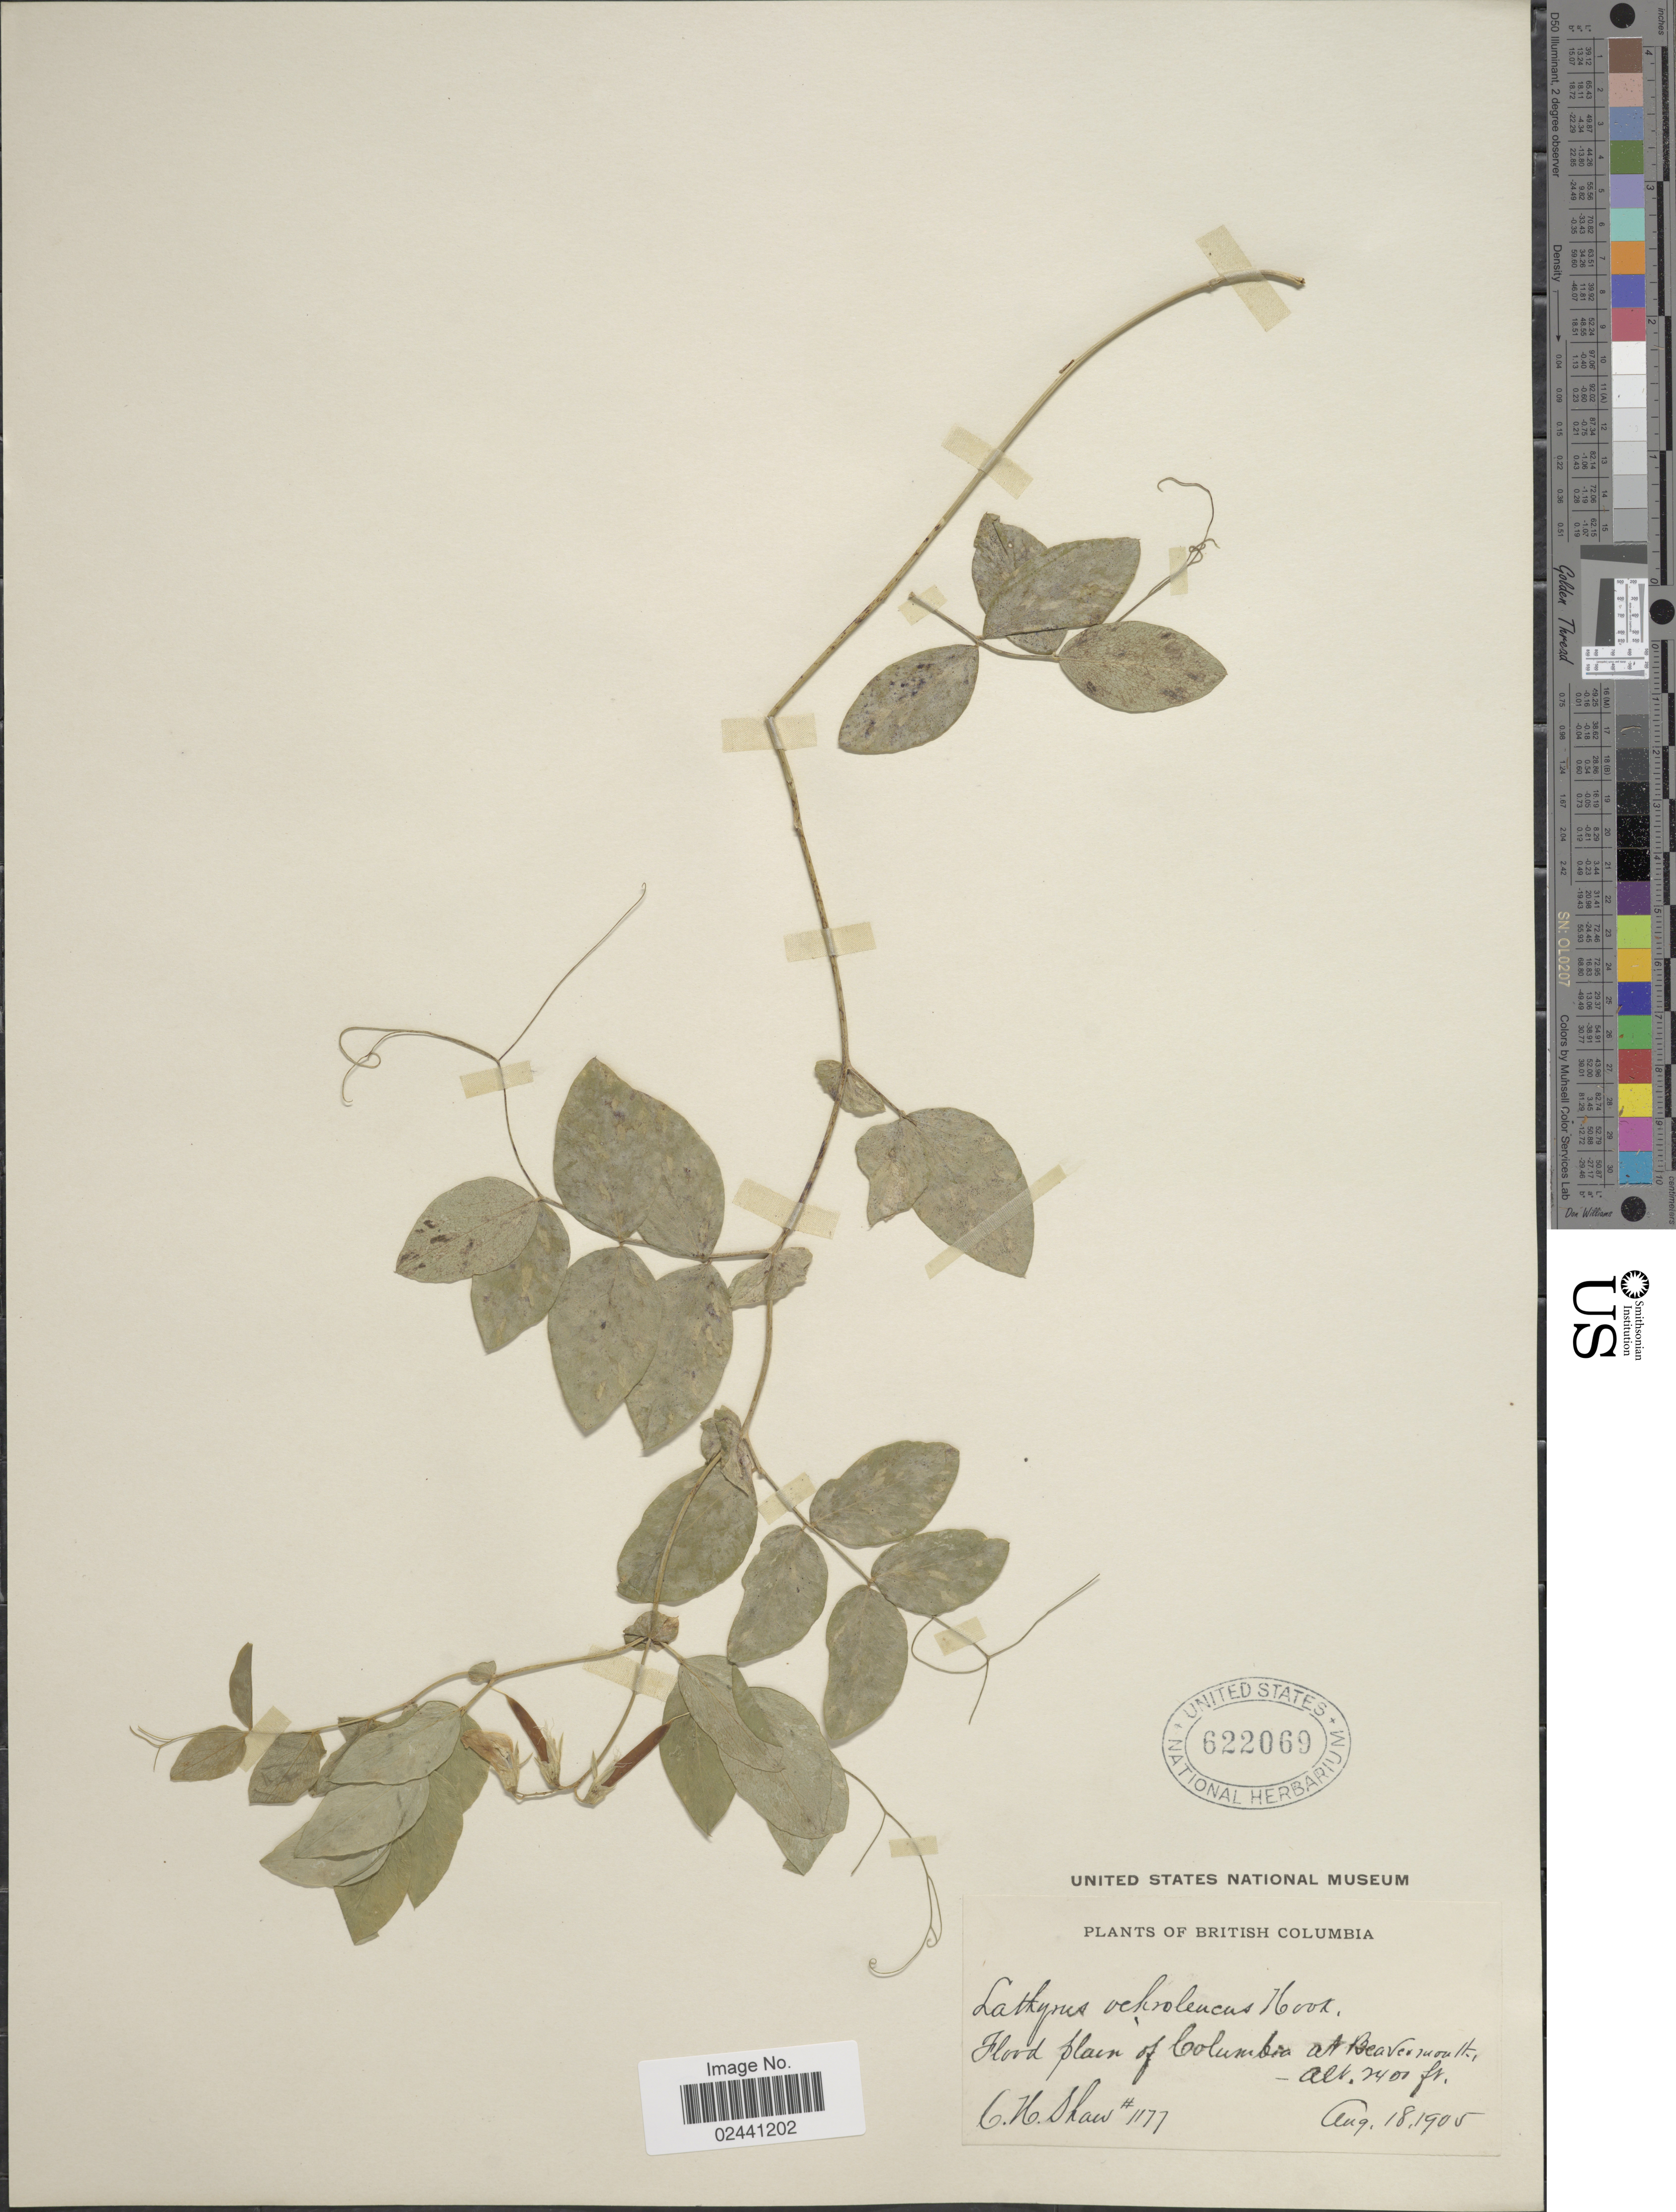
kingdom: Plantae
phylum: Tracheophyta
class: Magnoliopsida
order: Fabales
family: Fabaceae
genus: Lathyrus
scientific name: Lathyrus ochroleucus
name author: Hook.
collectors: C. H. Shaw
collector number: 1177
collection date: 1905-08-18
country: Canada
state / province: British Columbia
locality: Flood plain of Columbia at Beavermouth.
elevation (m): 732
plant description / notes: Precise locality edit: Corrected "Colombia" to "Columbia."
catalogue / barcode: US 622069